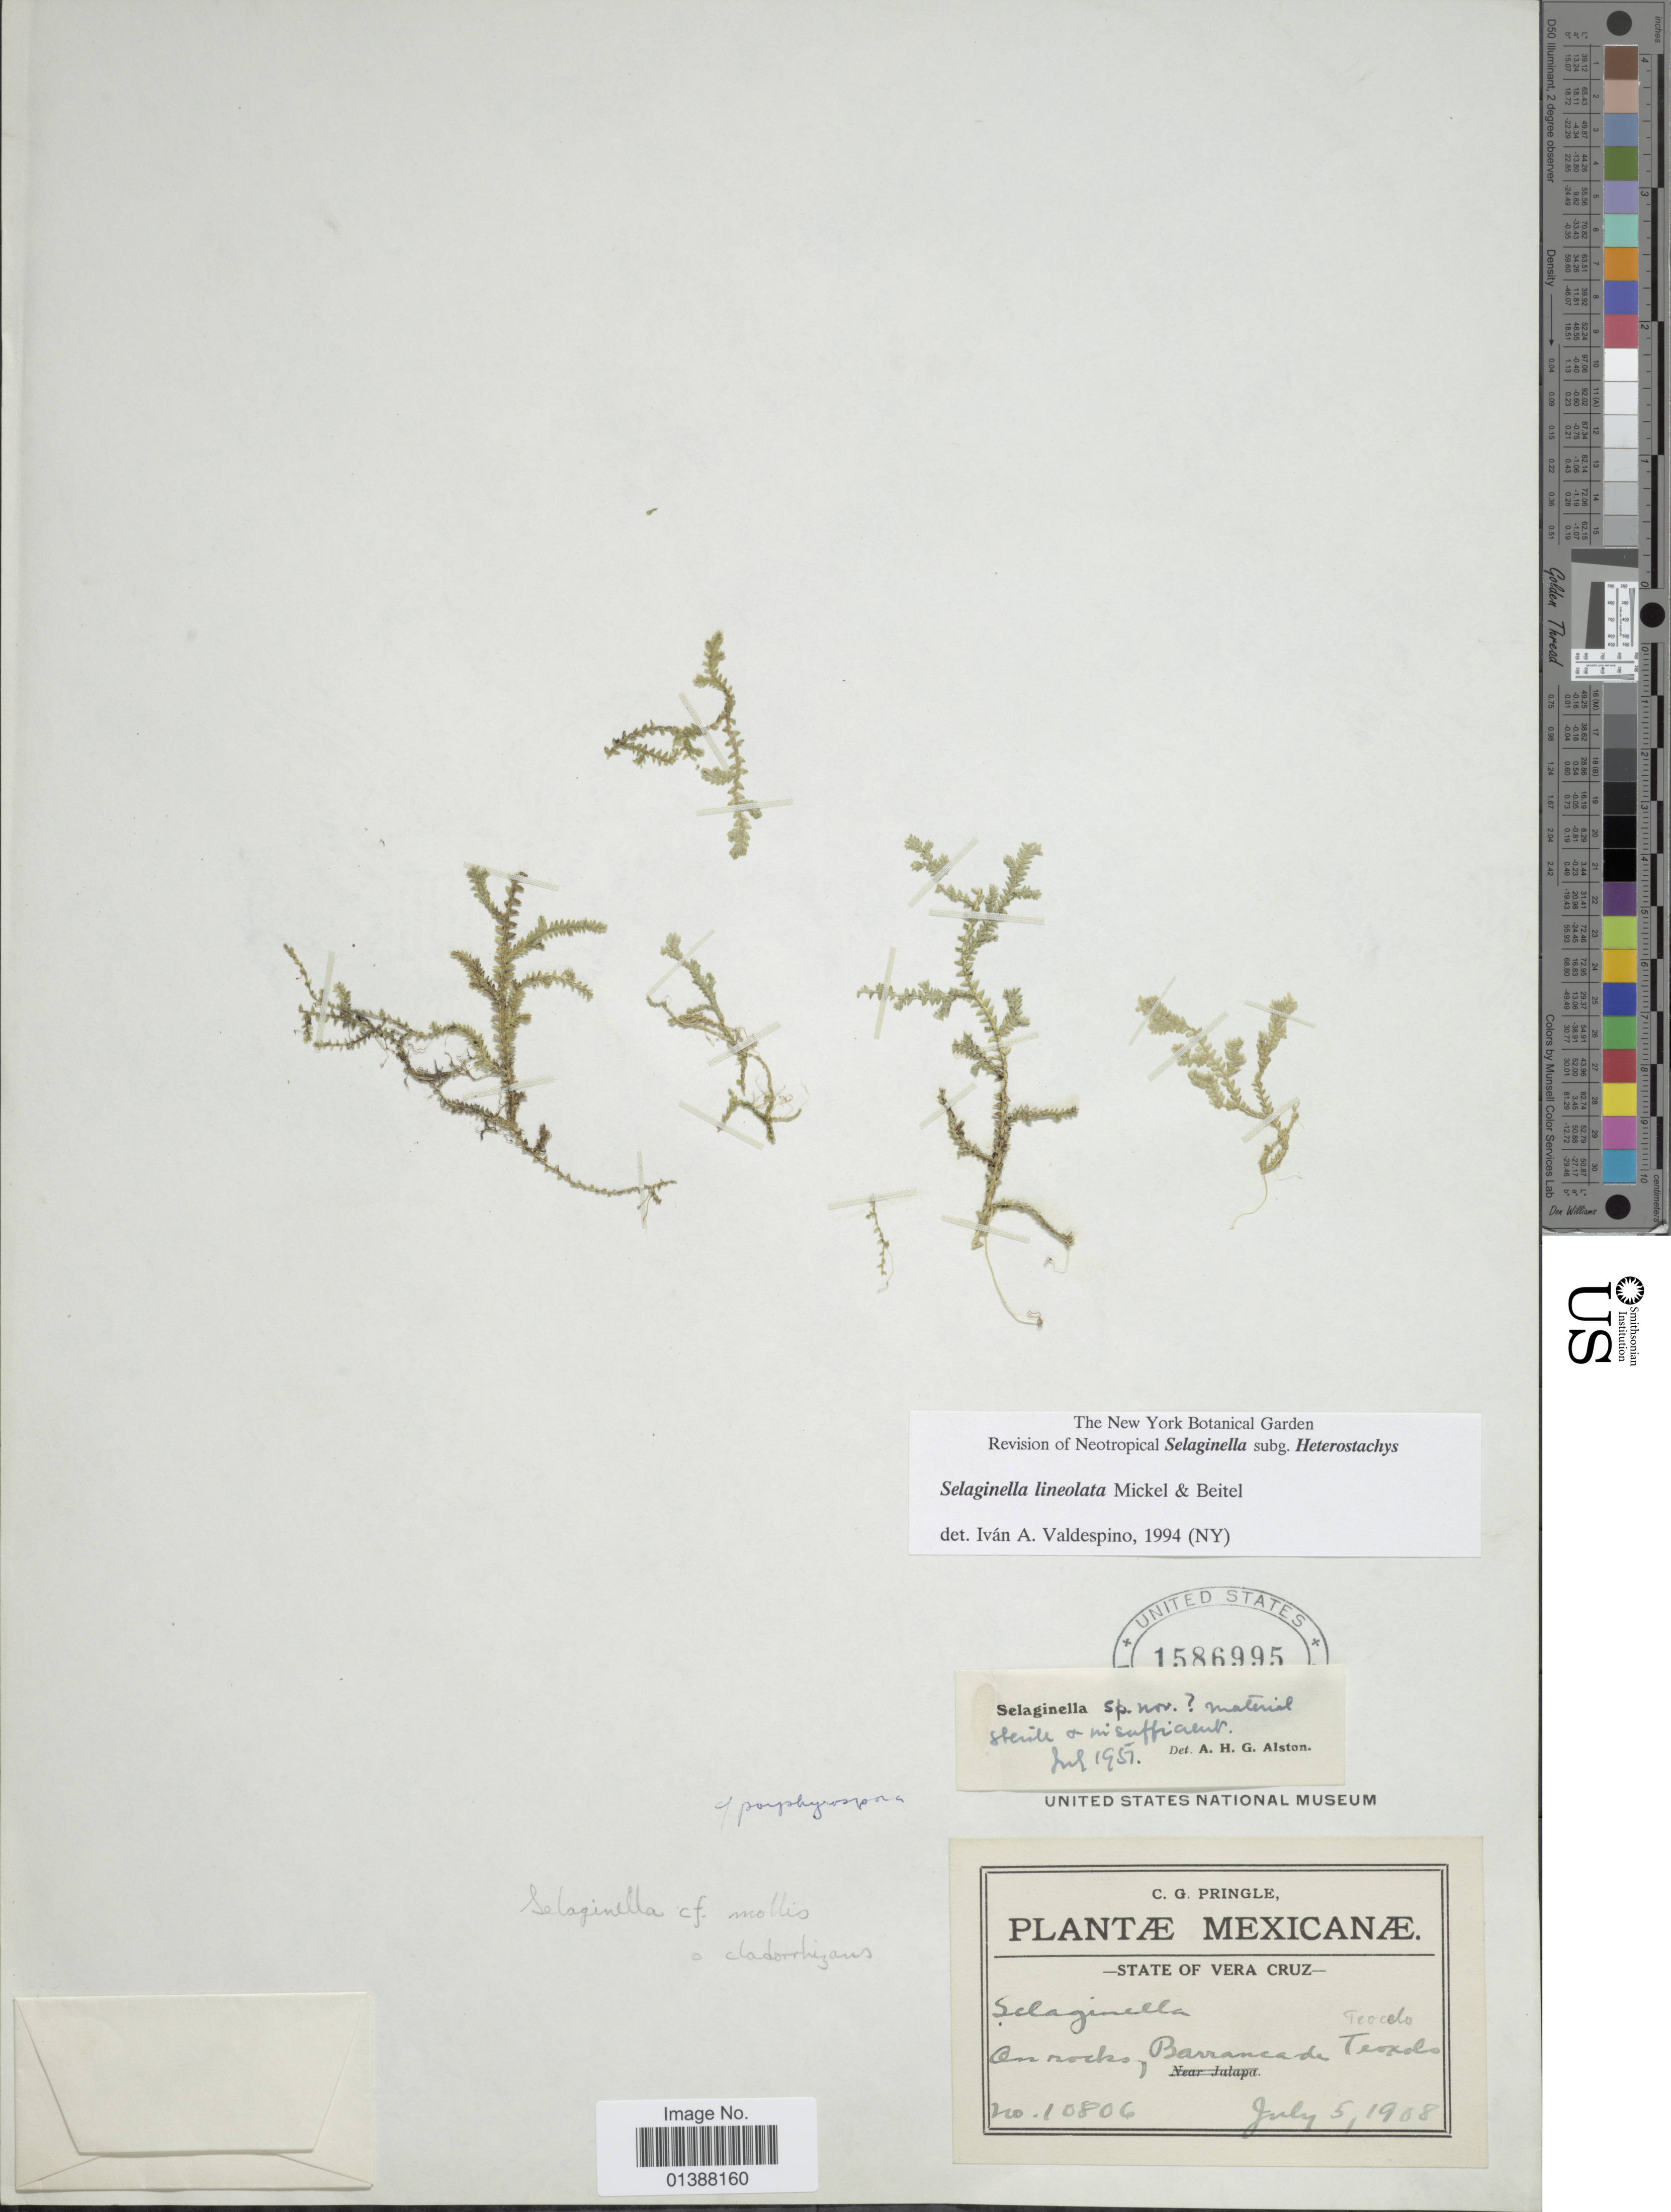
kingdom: Plantae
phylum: Tracheophyta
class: Lycopodiopsida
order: Selaginellales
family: Selaginellaceae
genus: Selaginella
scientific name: Selaginella lineolata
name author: Mickel & Beitel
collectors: C. G. Pringle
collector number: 10806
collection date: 1908-07-05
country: Mexico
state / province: Veracruz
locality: On rocks, Barranca de Teoxolo, state of Vera Cruz.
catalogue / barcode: US 1586995